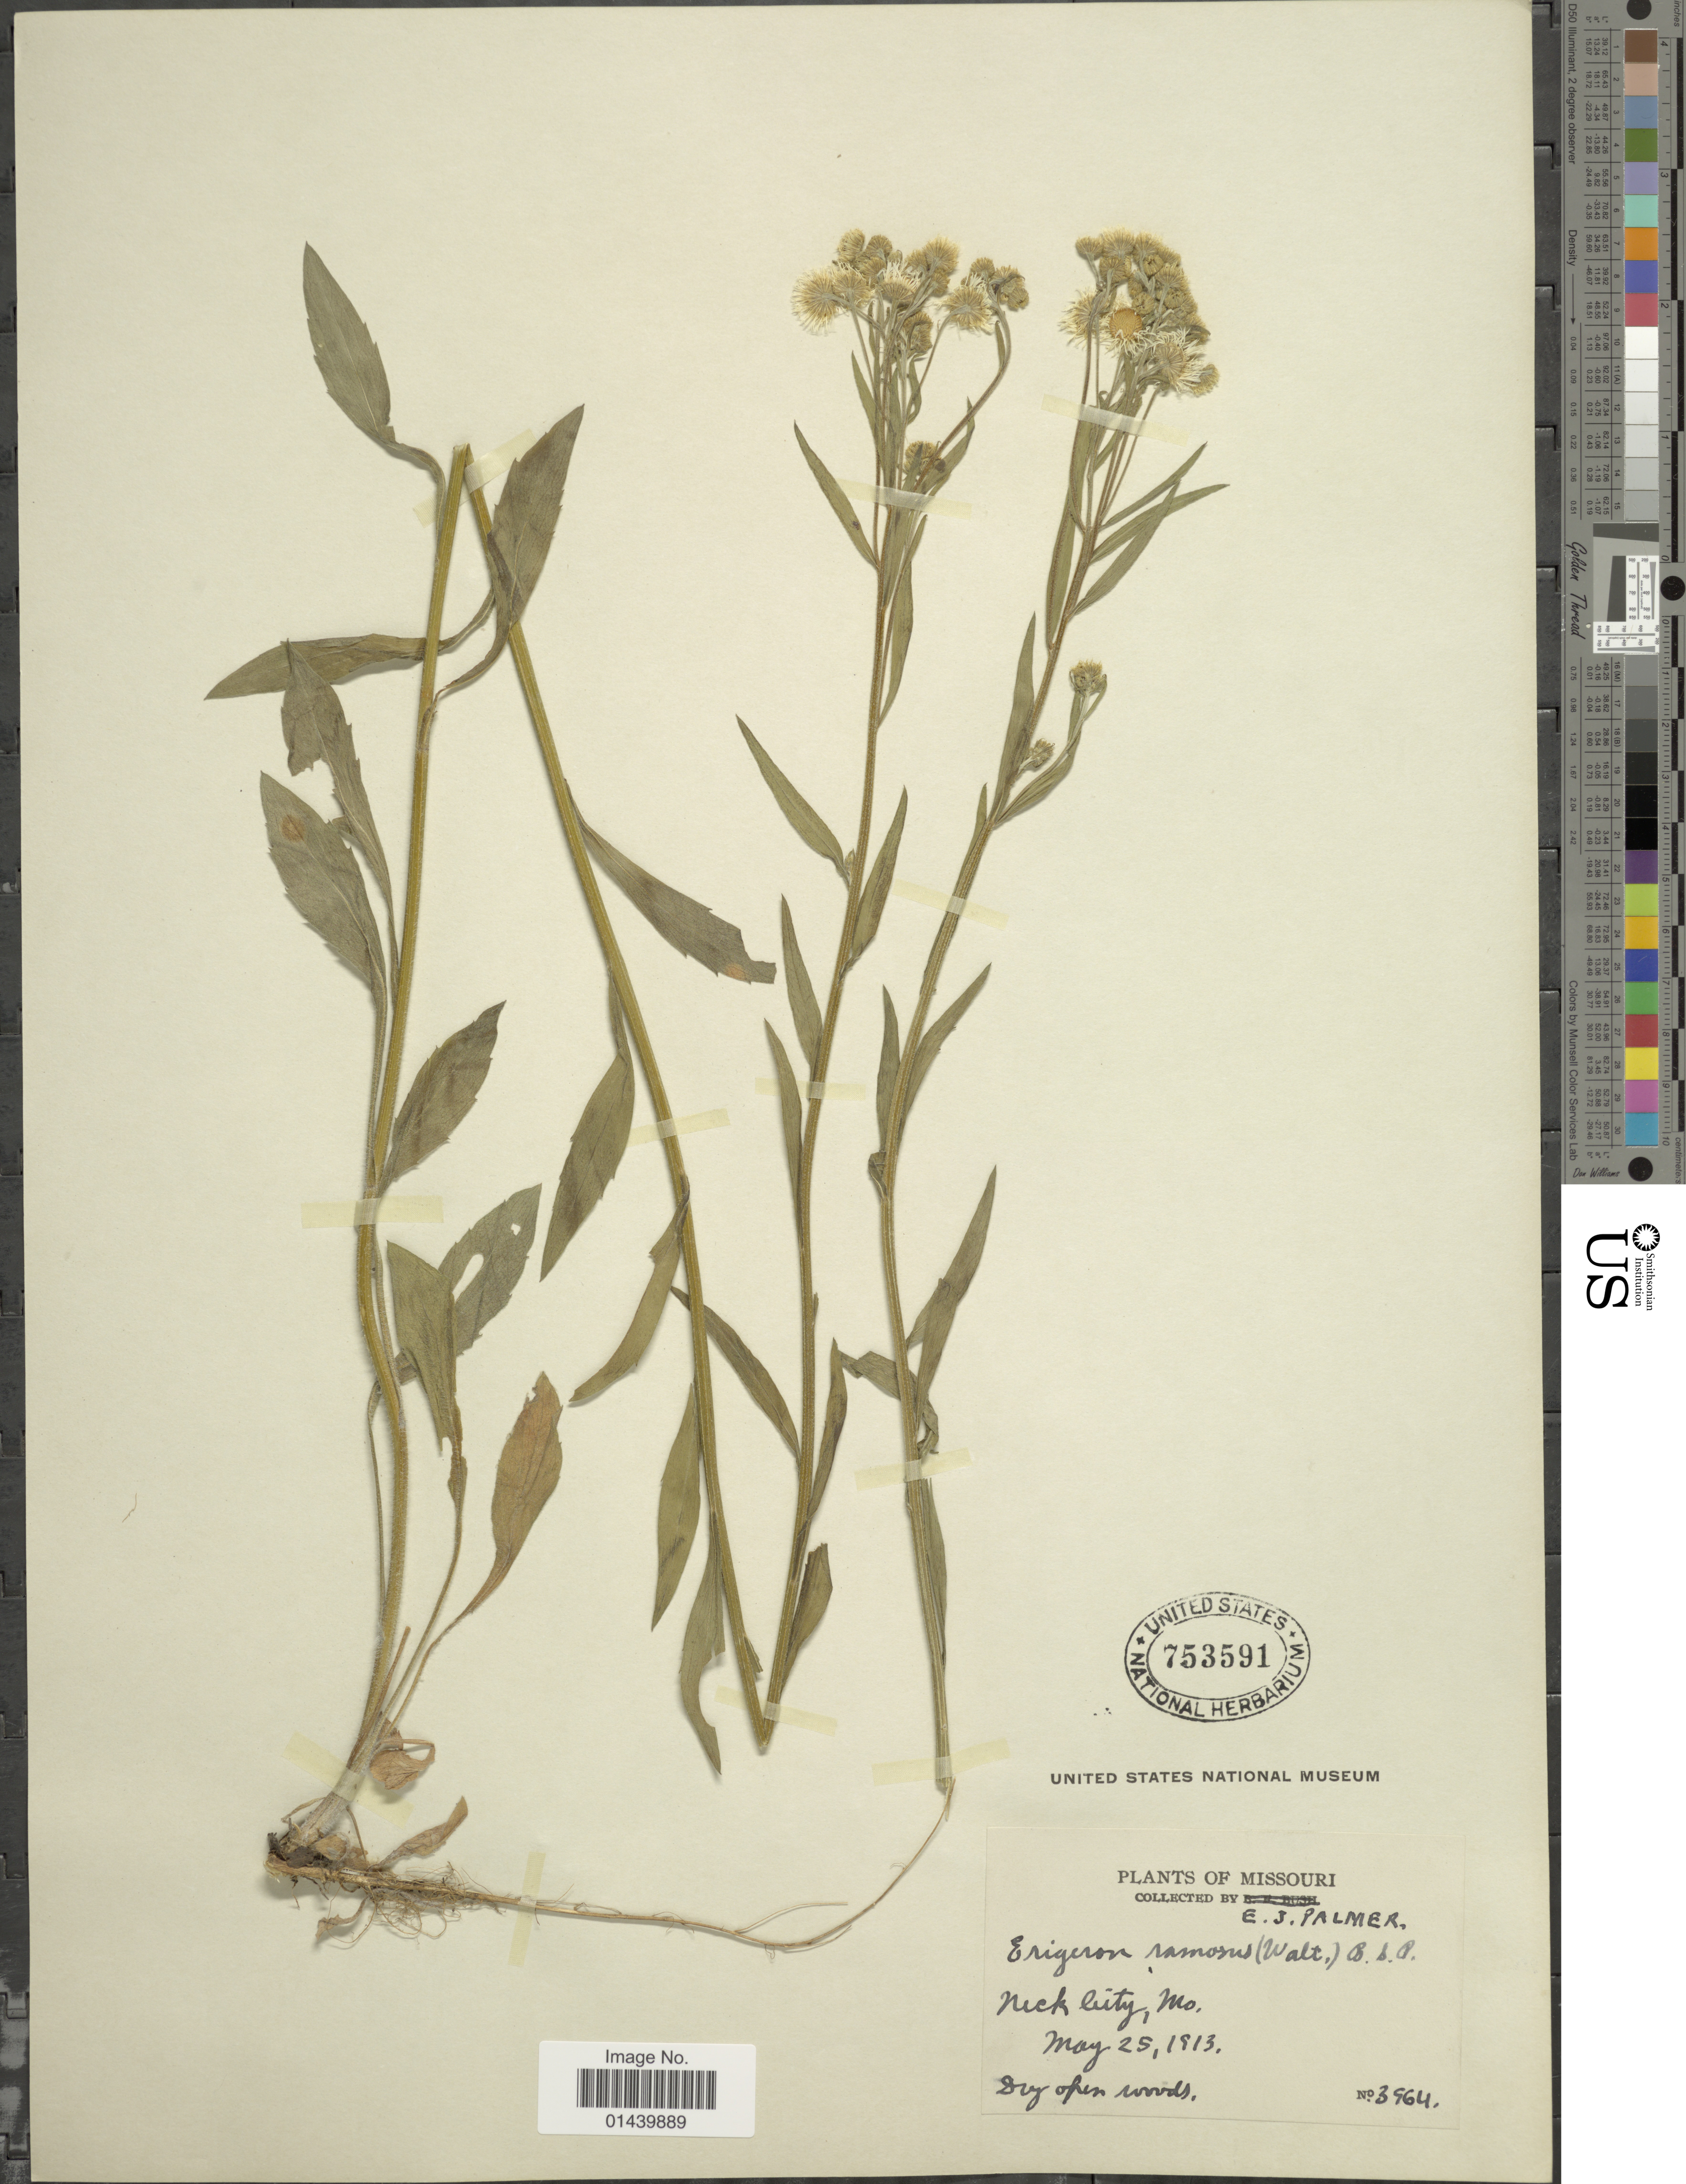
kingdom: Plantae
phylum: Tracheophyta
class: Magnoliopsida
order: Asterales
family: Asteraceae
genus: Erigeron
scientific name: Erigeron strigosus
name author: Muhl. ex Willd.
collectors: E. J. Palmer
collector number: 3964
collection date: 1913-05-25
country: United States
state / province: Missouri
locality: Neck City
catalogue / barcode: US 753591